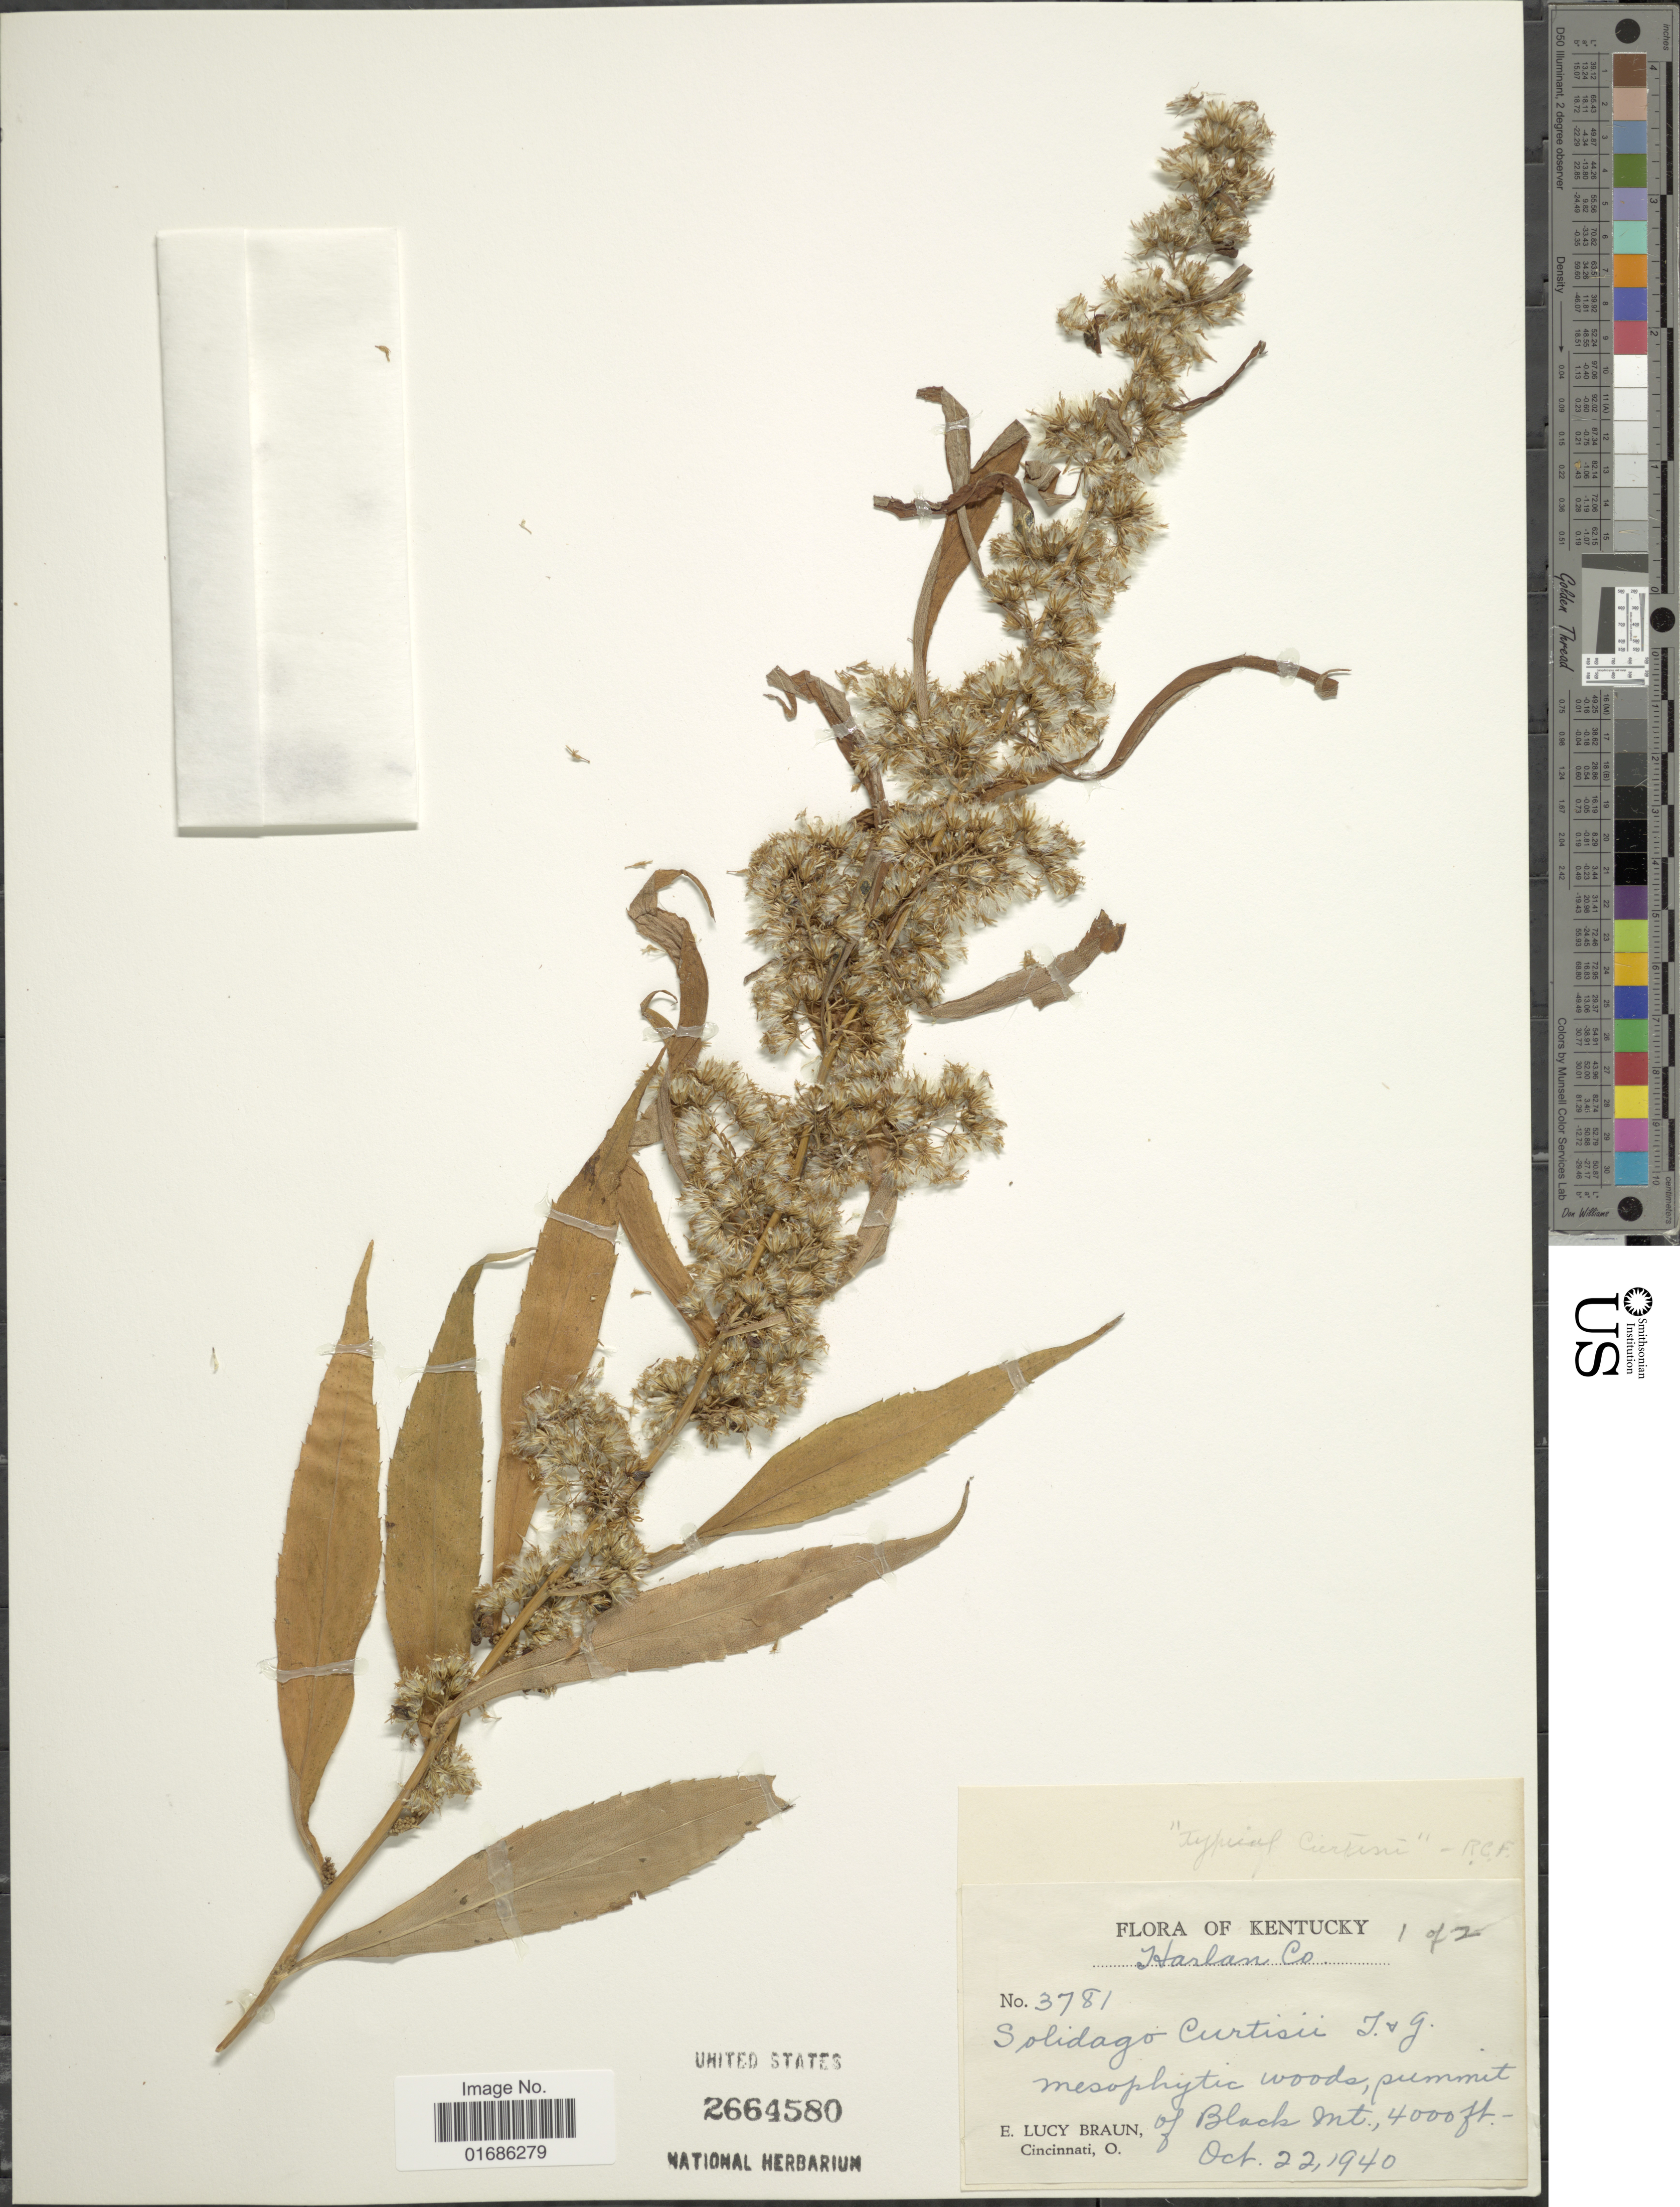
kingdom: Plantae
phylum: Tracheophyta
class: Magnoliopsida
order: Asterales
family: Asteraceae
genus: Solidago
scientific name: Solidago curtisii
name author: Torr. & A. Gray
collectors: E. L. Braun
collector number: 3781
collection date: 1940-10-22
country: United States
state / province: Kentucky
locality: Harlan Co, summit of Black Mt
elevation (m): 1219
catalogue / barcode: US 2664580